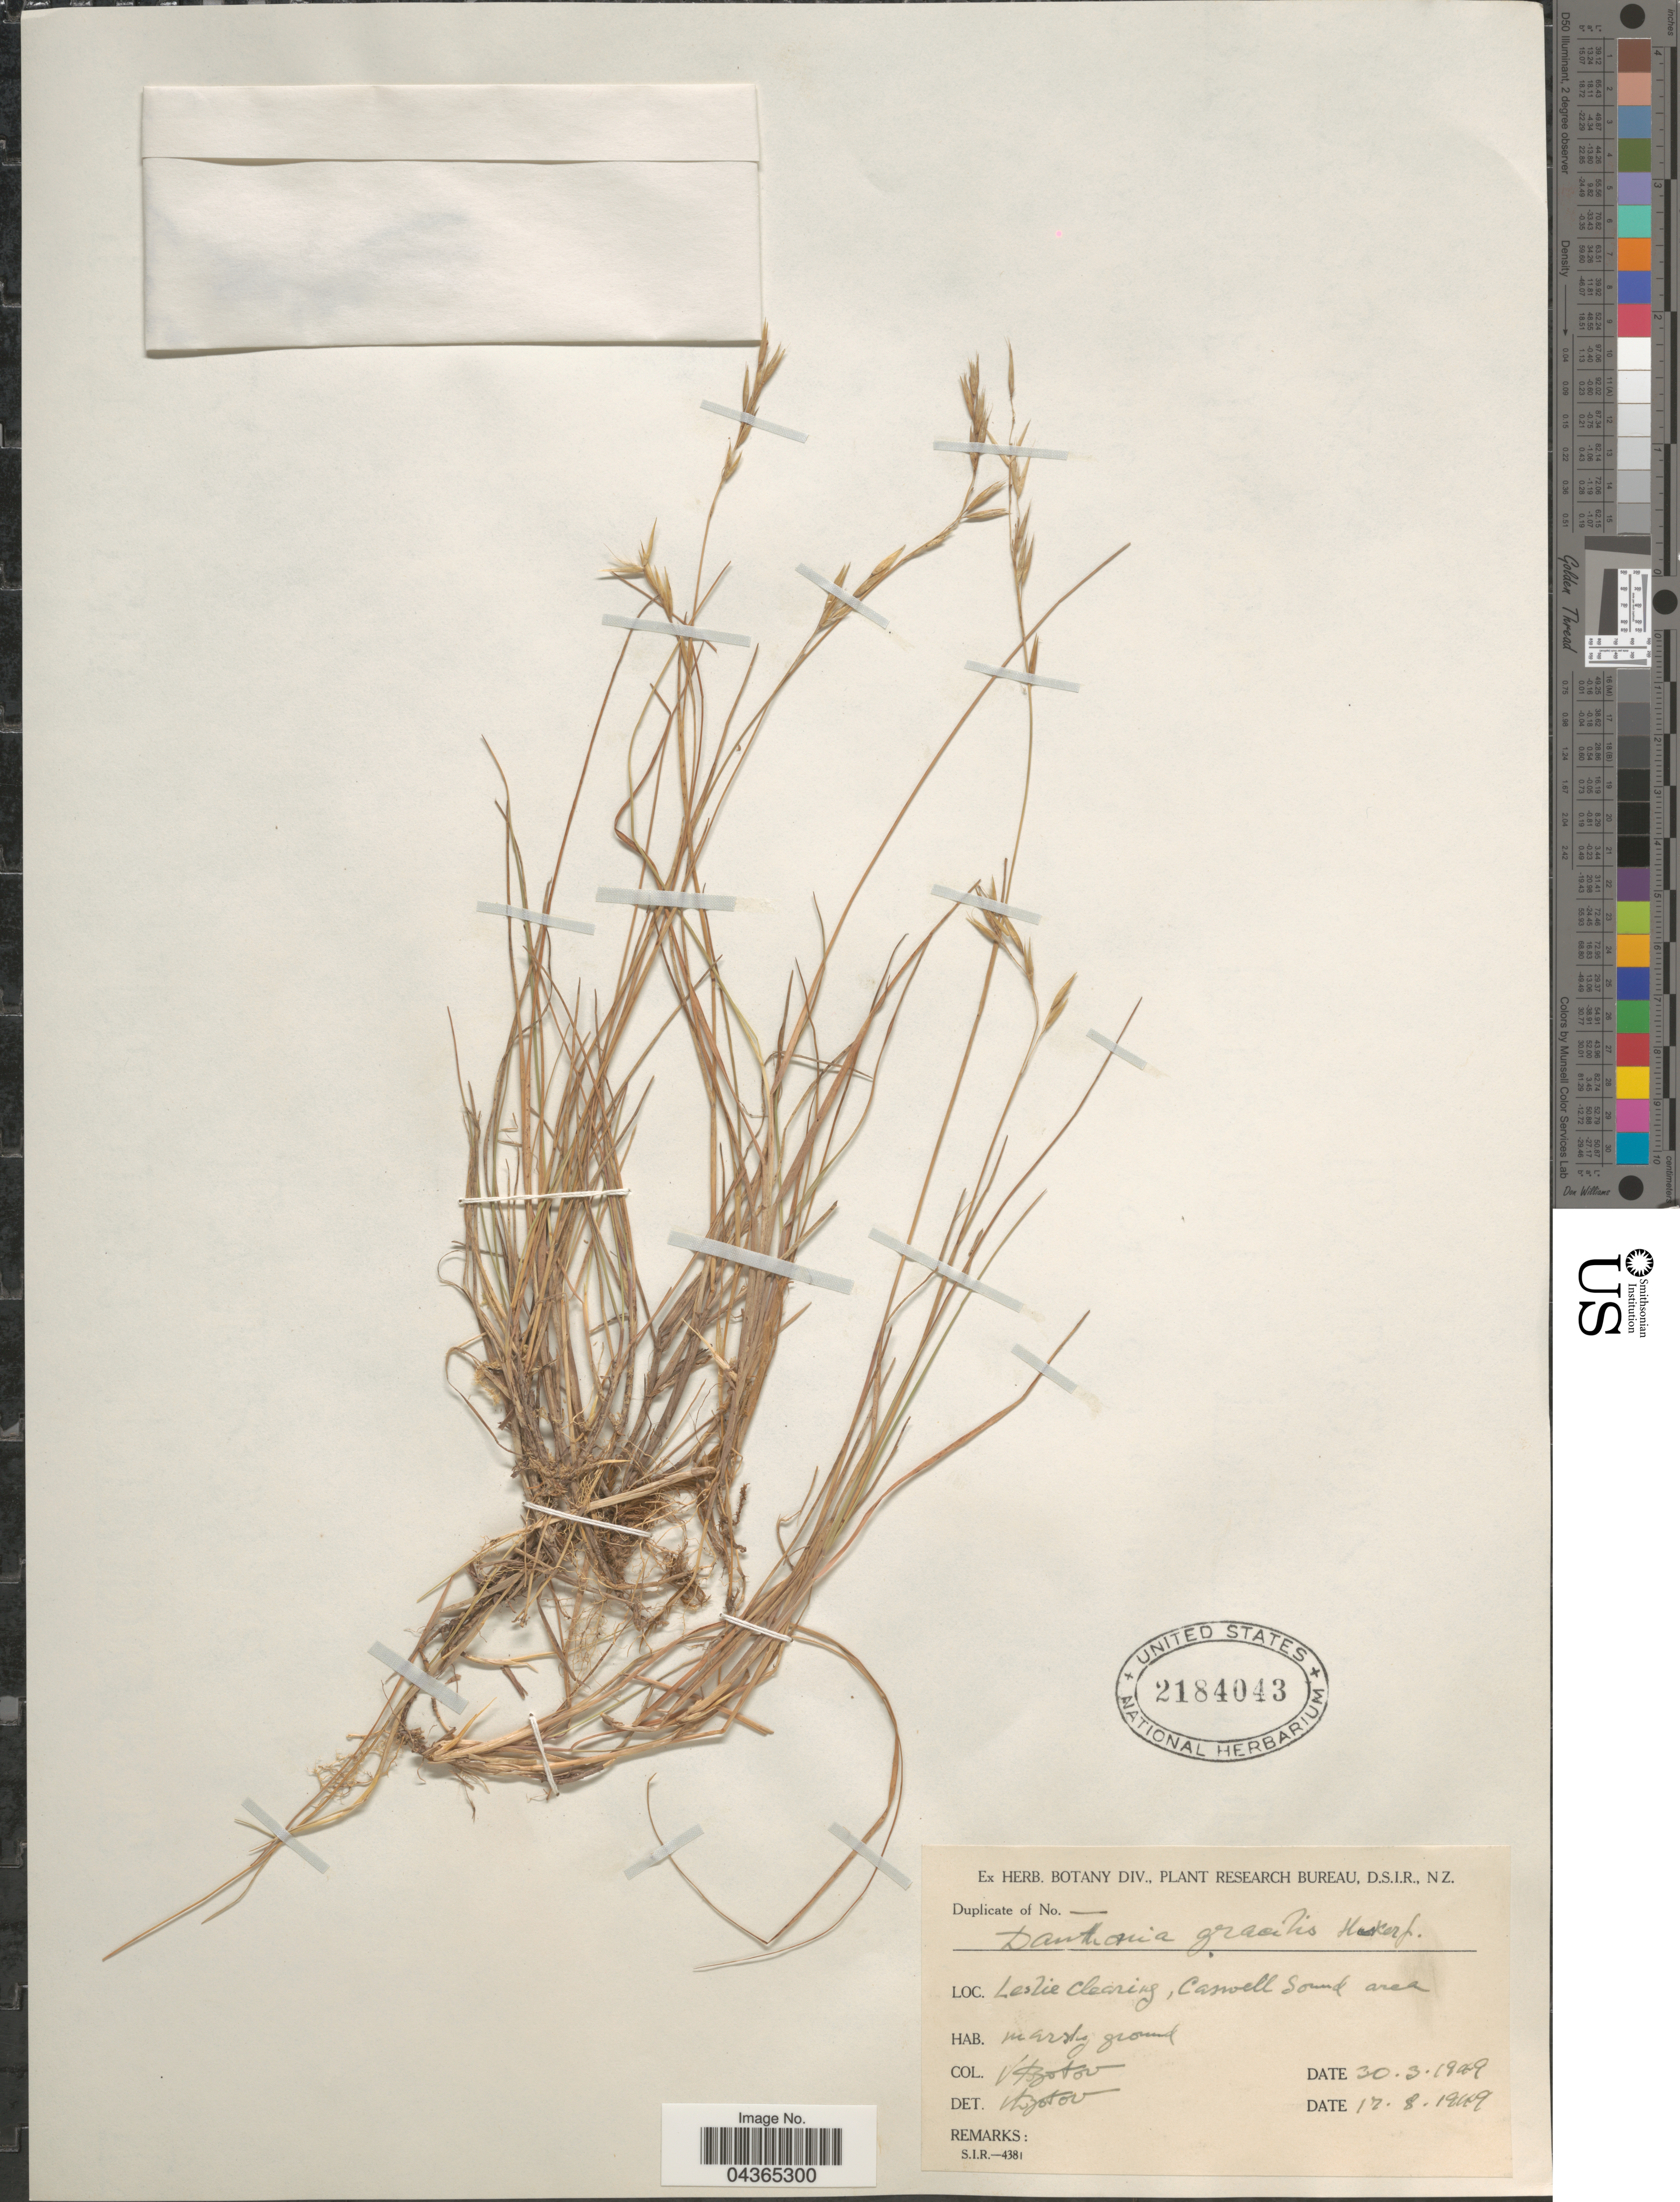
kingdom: Plantae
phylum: Tracheophyta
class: Liliopsida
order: Poales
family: Poaceae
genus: Rytidosperma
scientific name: Rytidosperma gracile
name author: (Hook. f.) Connor & Edgar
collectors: V. Zotov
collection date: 1909-03-30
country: New Zealand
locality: Leslie Clearing, Caswell Sound area.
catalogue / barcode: US 2184043